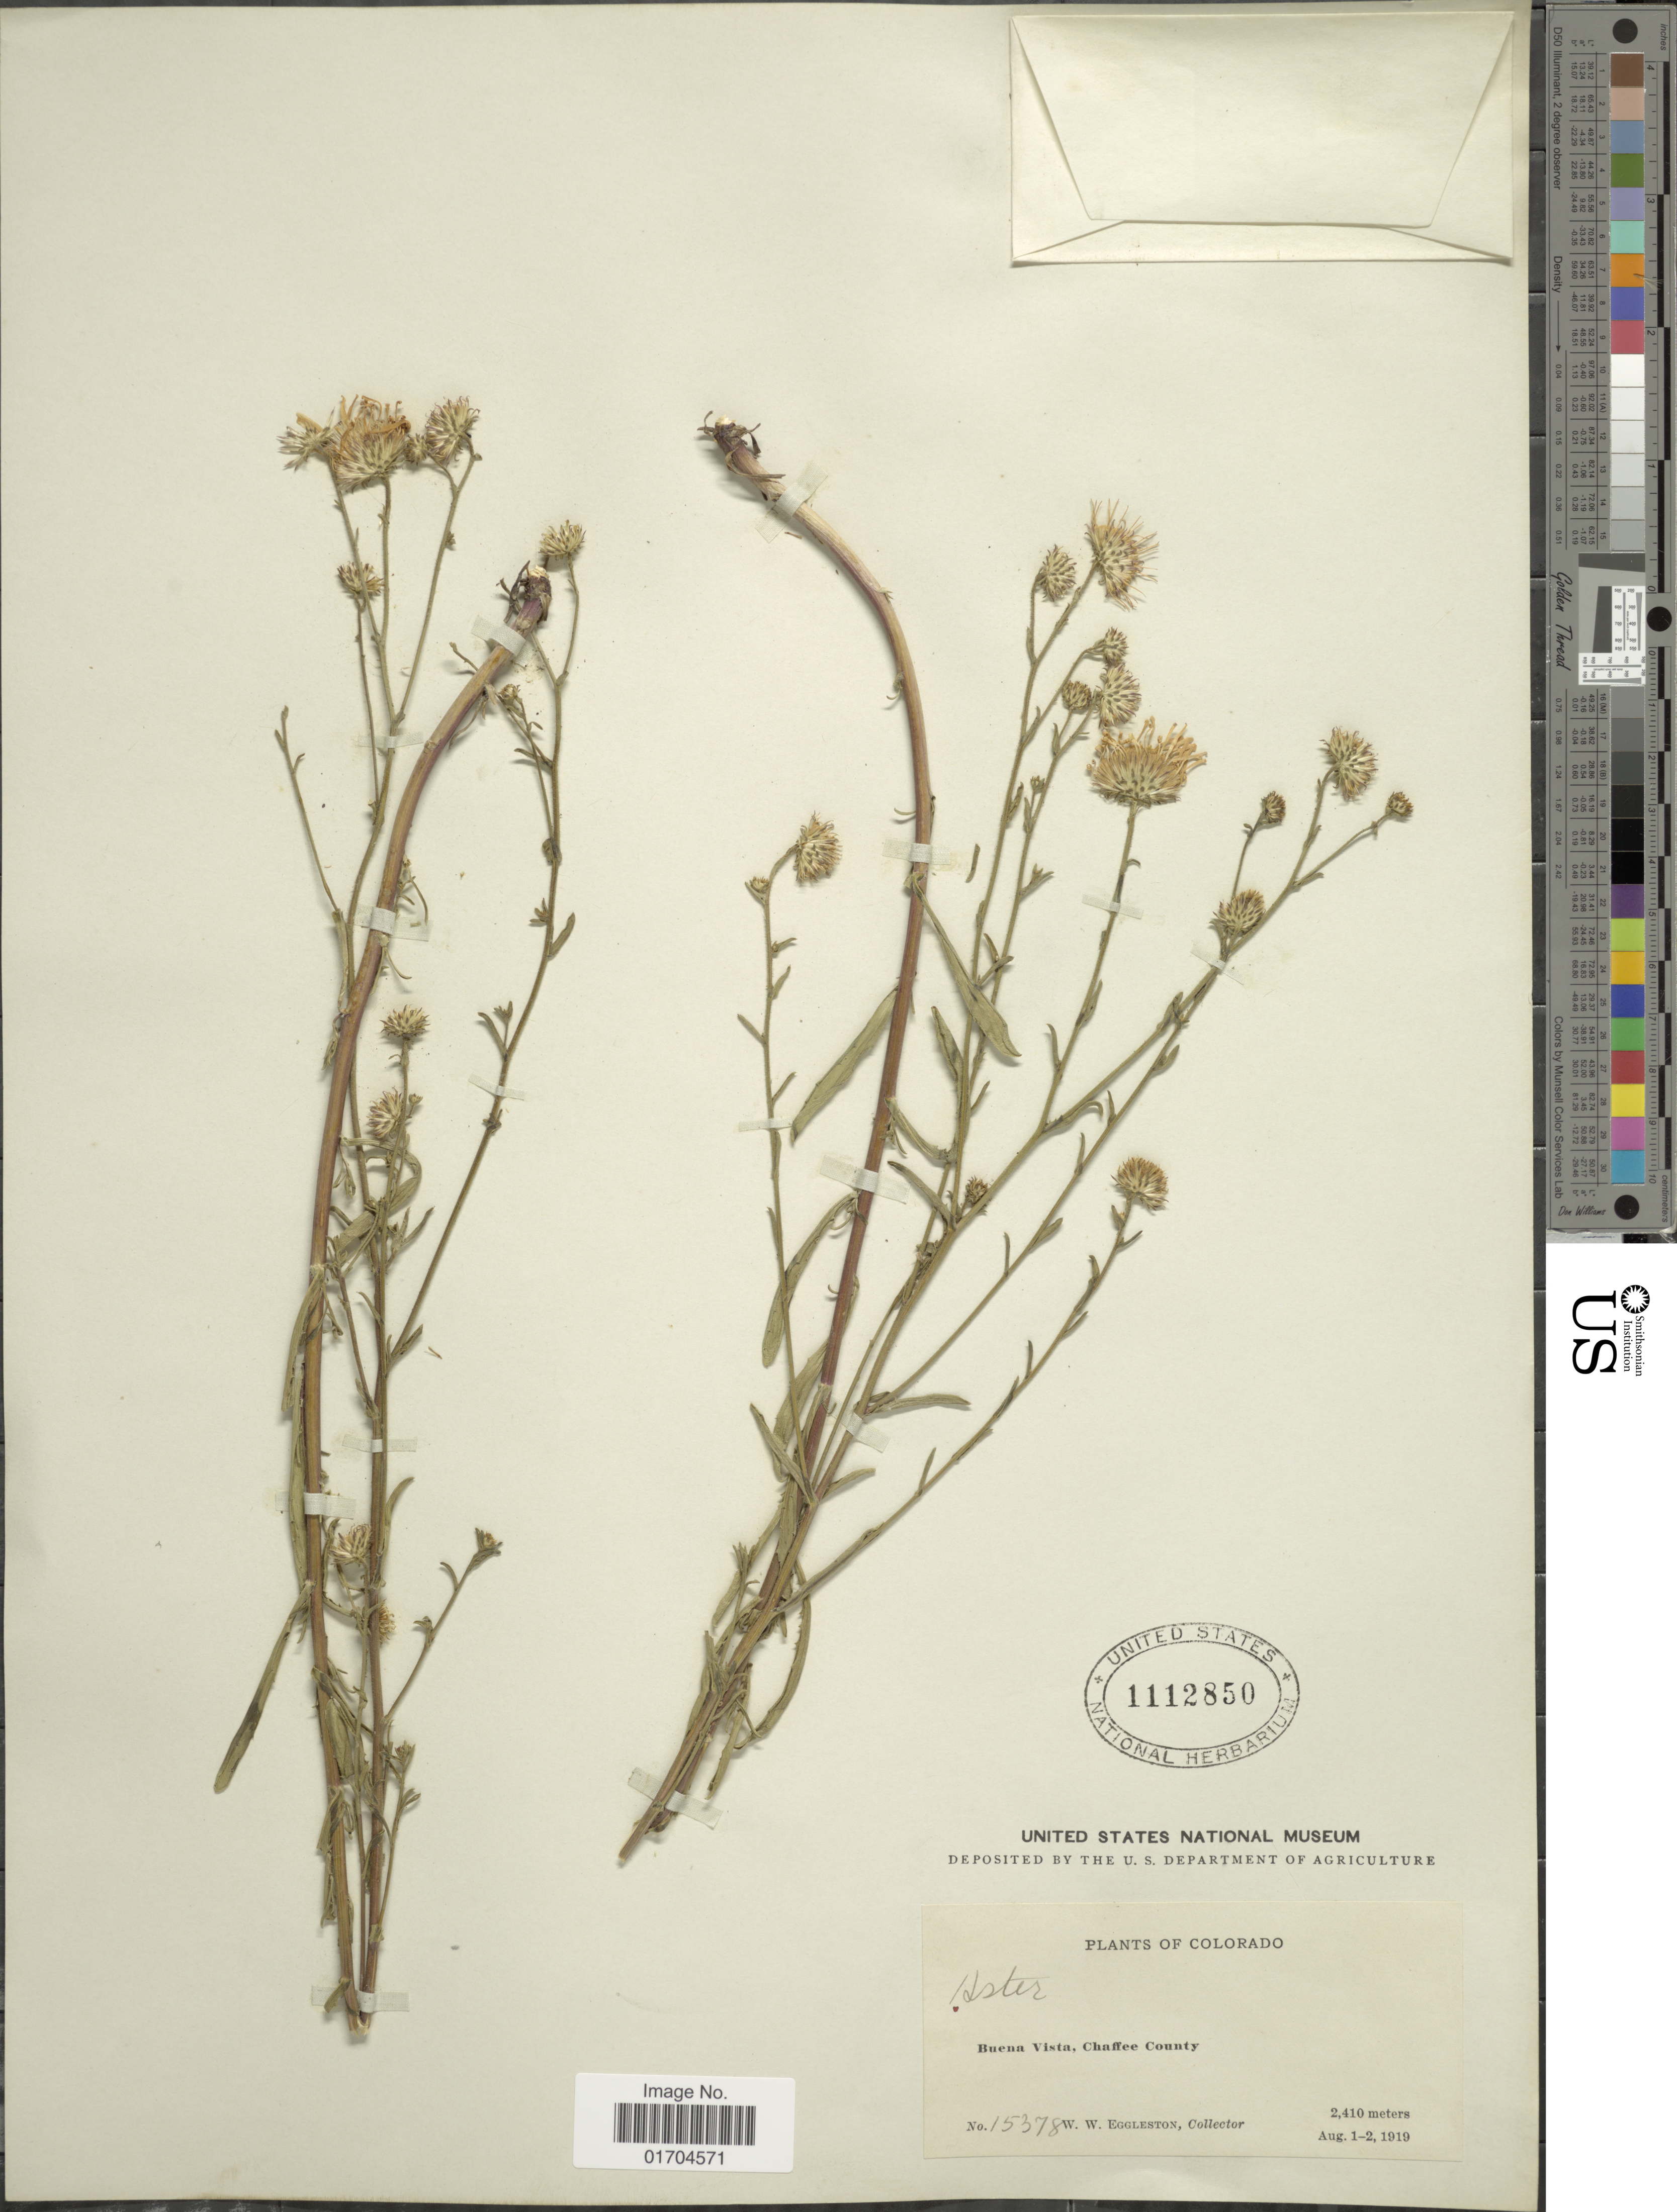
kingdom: Plantae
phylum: Tracheophyta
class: Magnoliopsida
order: Asterales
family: Asteraceae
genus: Symphyotrichum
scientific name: Symphyotrichum sp.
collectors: W. W. Eggleston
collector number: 15378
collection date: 1919-08-01/1919-08-02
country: United States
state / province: Colorado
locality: Buena Vista, Chaffee County.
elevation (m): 2410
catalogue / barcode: US 1112850